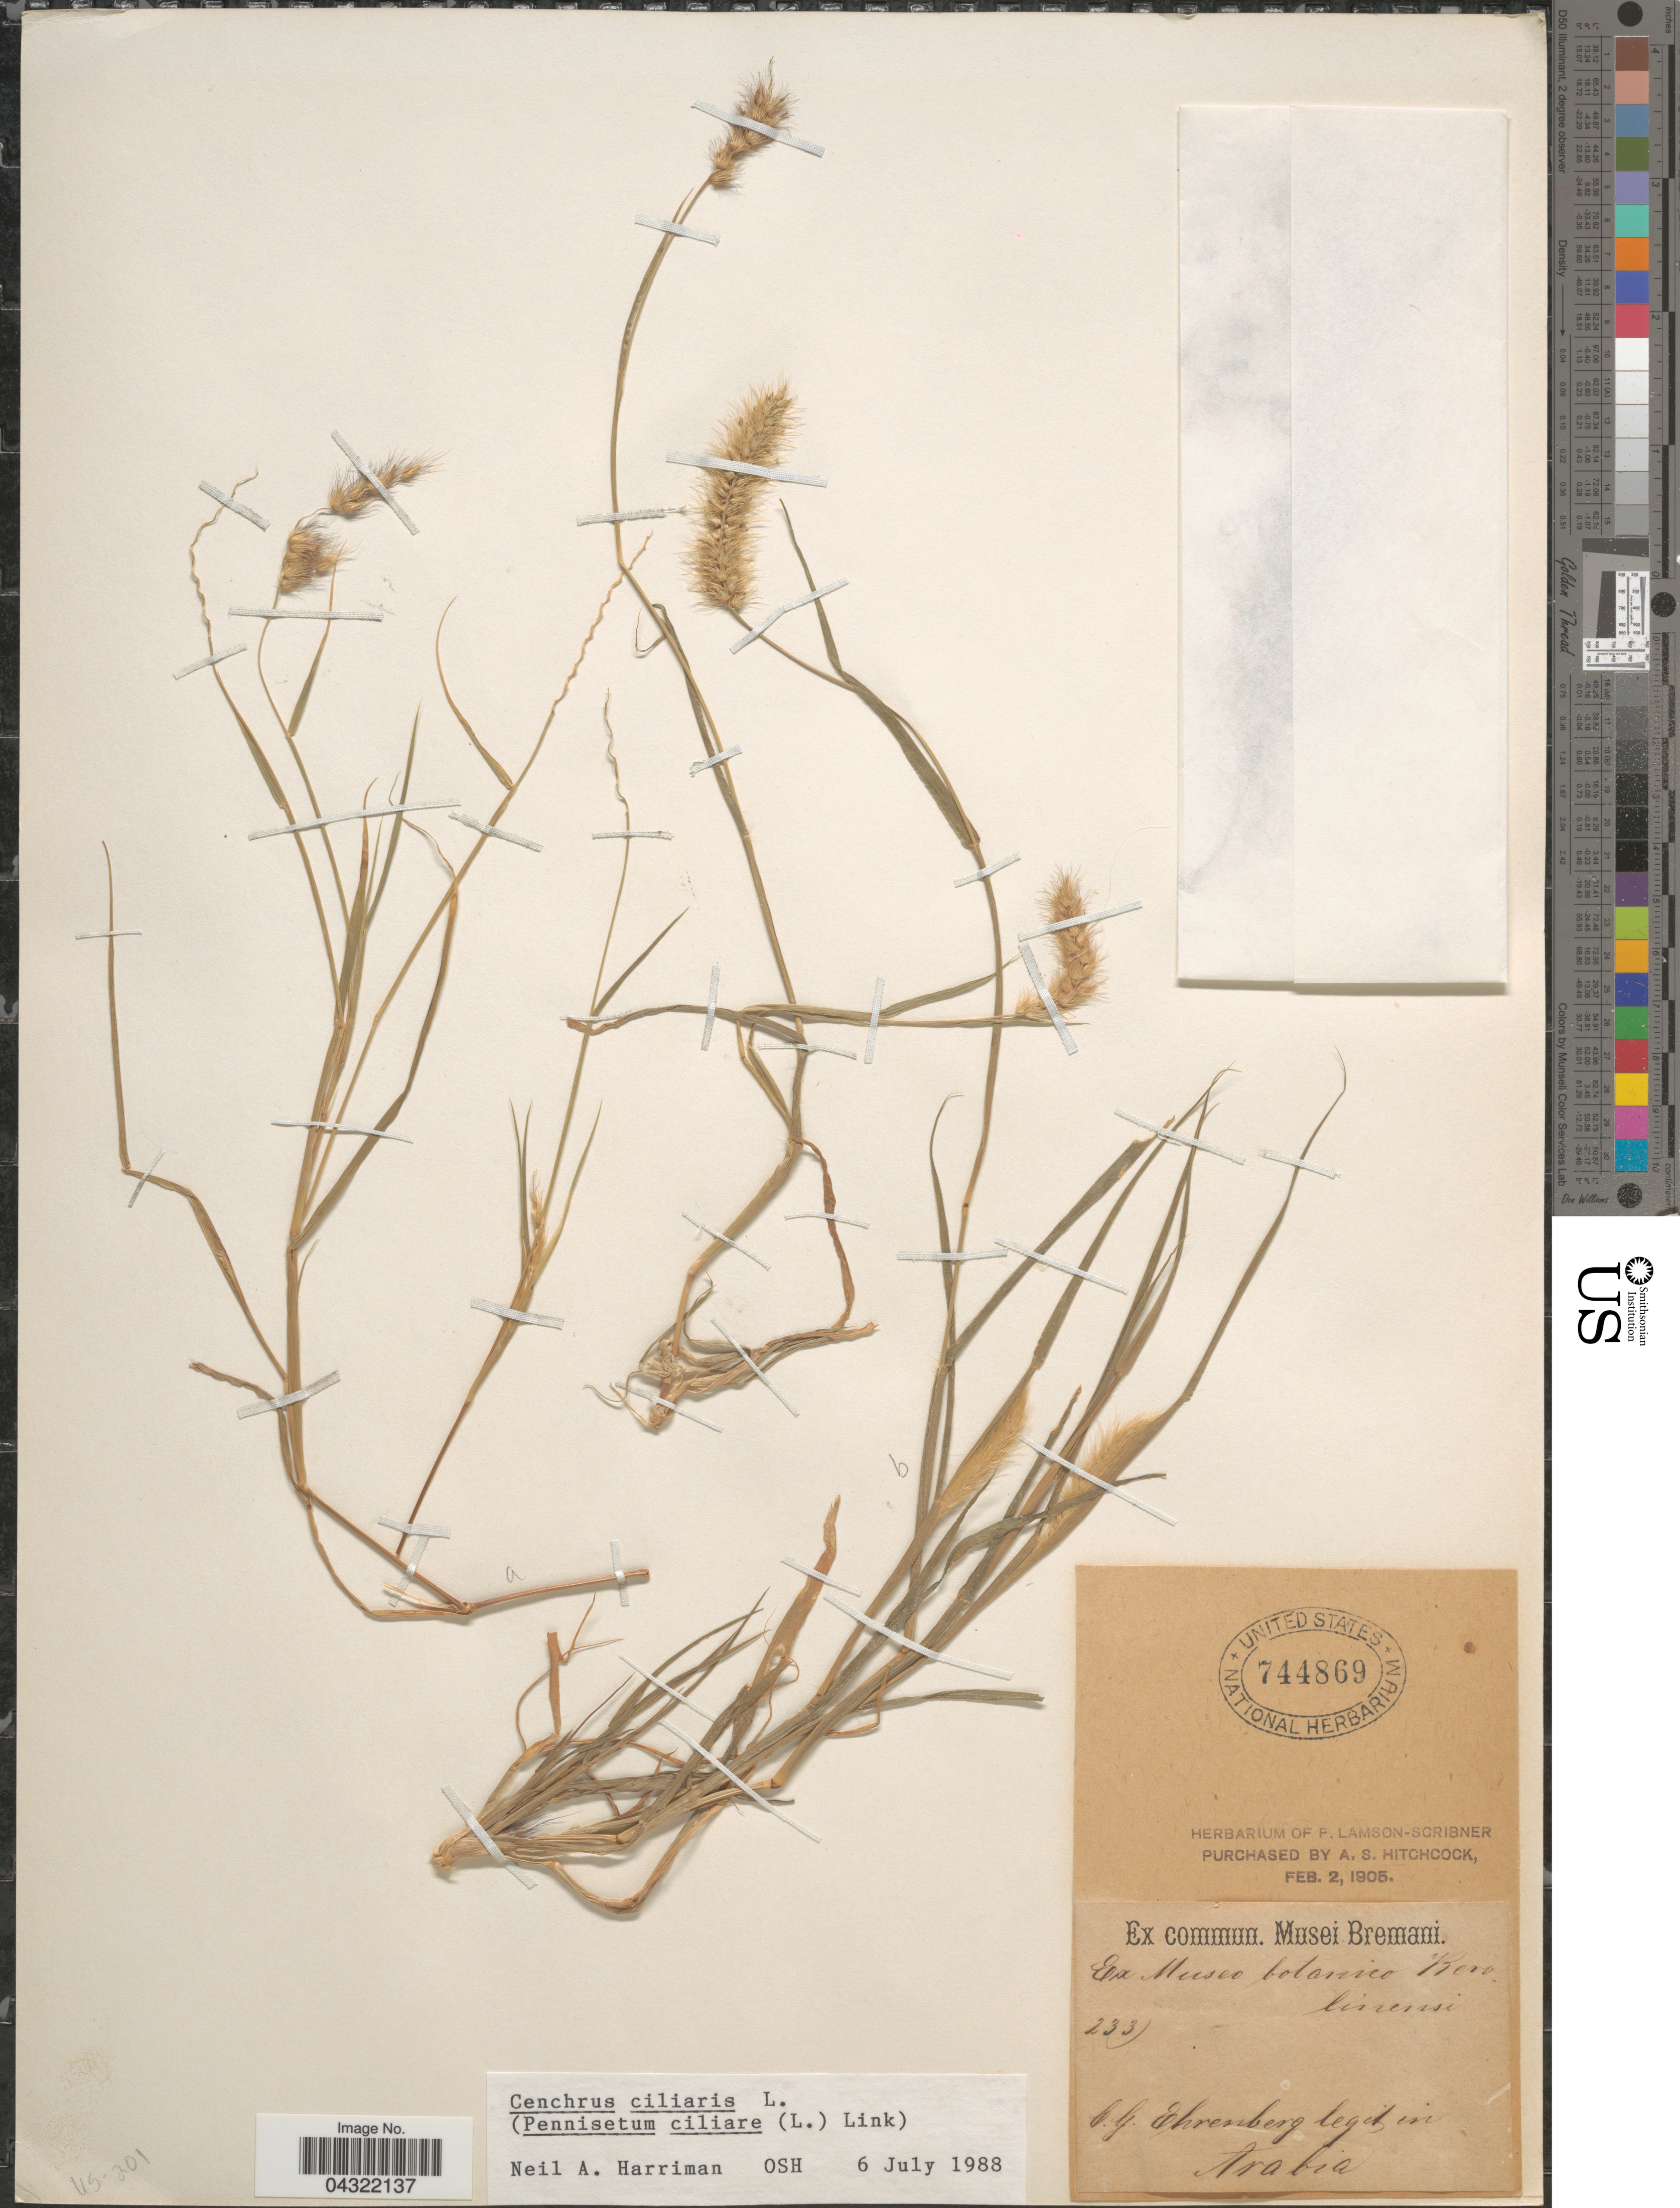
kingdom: Plantae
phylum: Tracheophyta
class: Liliopsida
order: Poales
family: Poaceae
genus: Cenchrus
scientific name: Cenchrus ciliaris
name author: L.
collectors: C. Ehrenberg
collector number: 233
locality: Arabia.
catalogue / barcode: US 744869